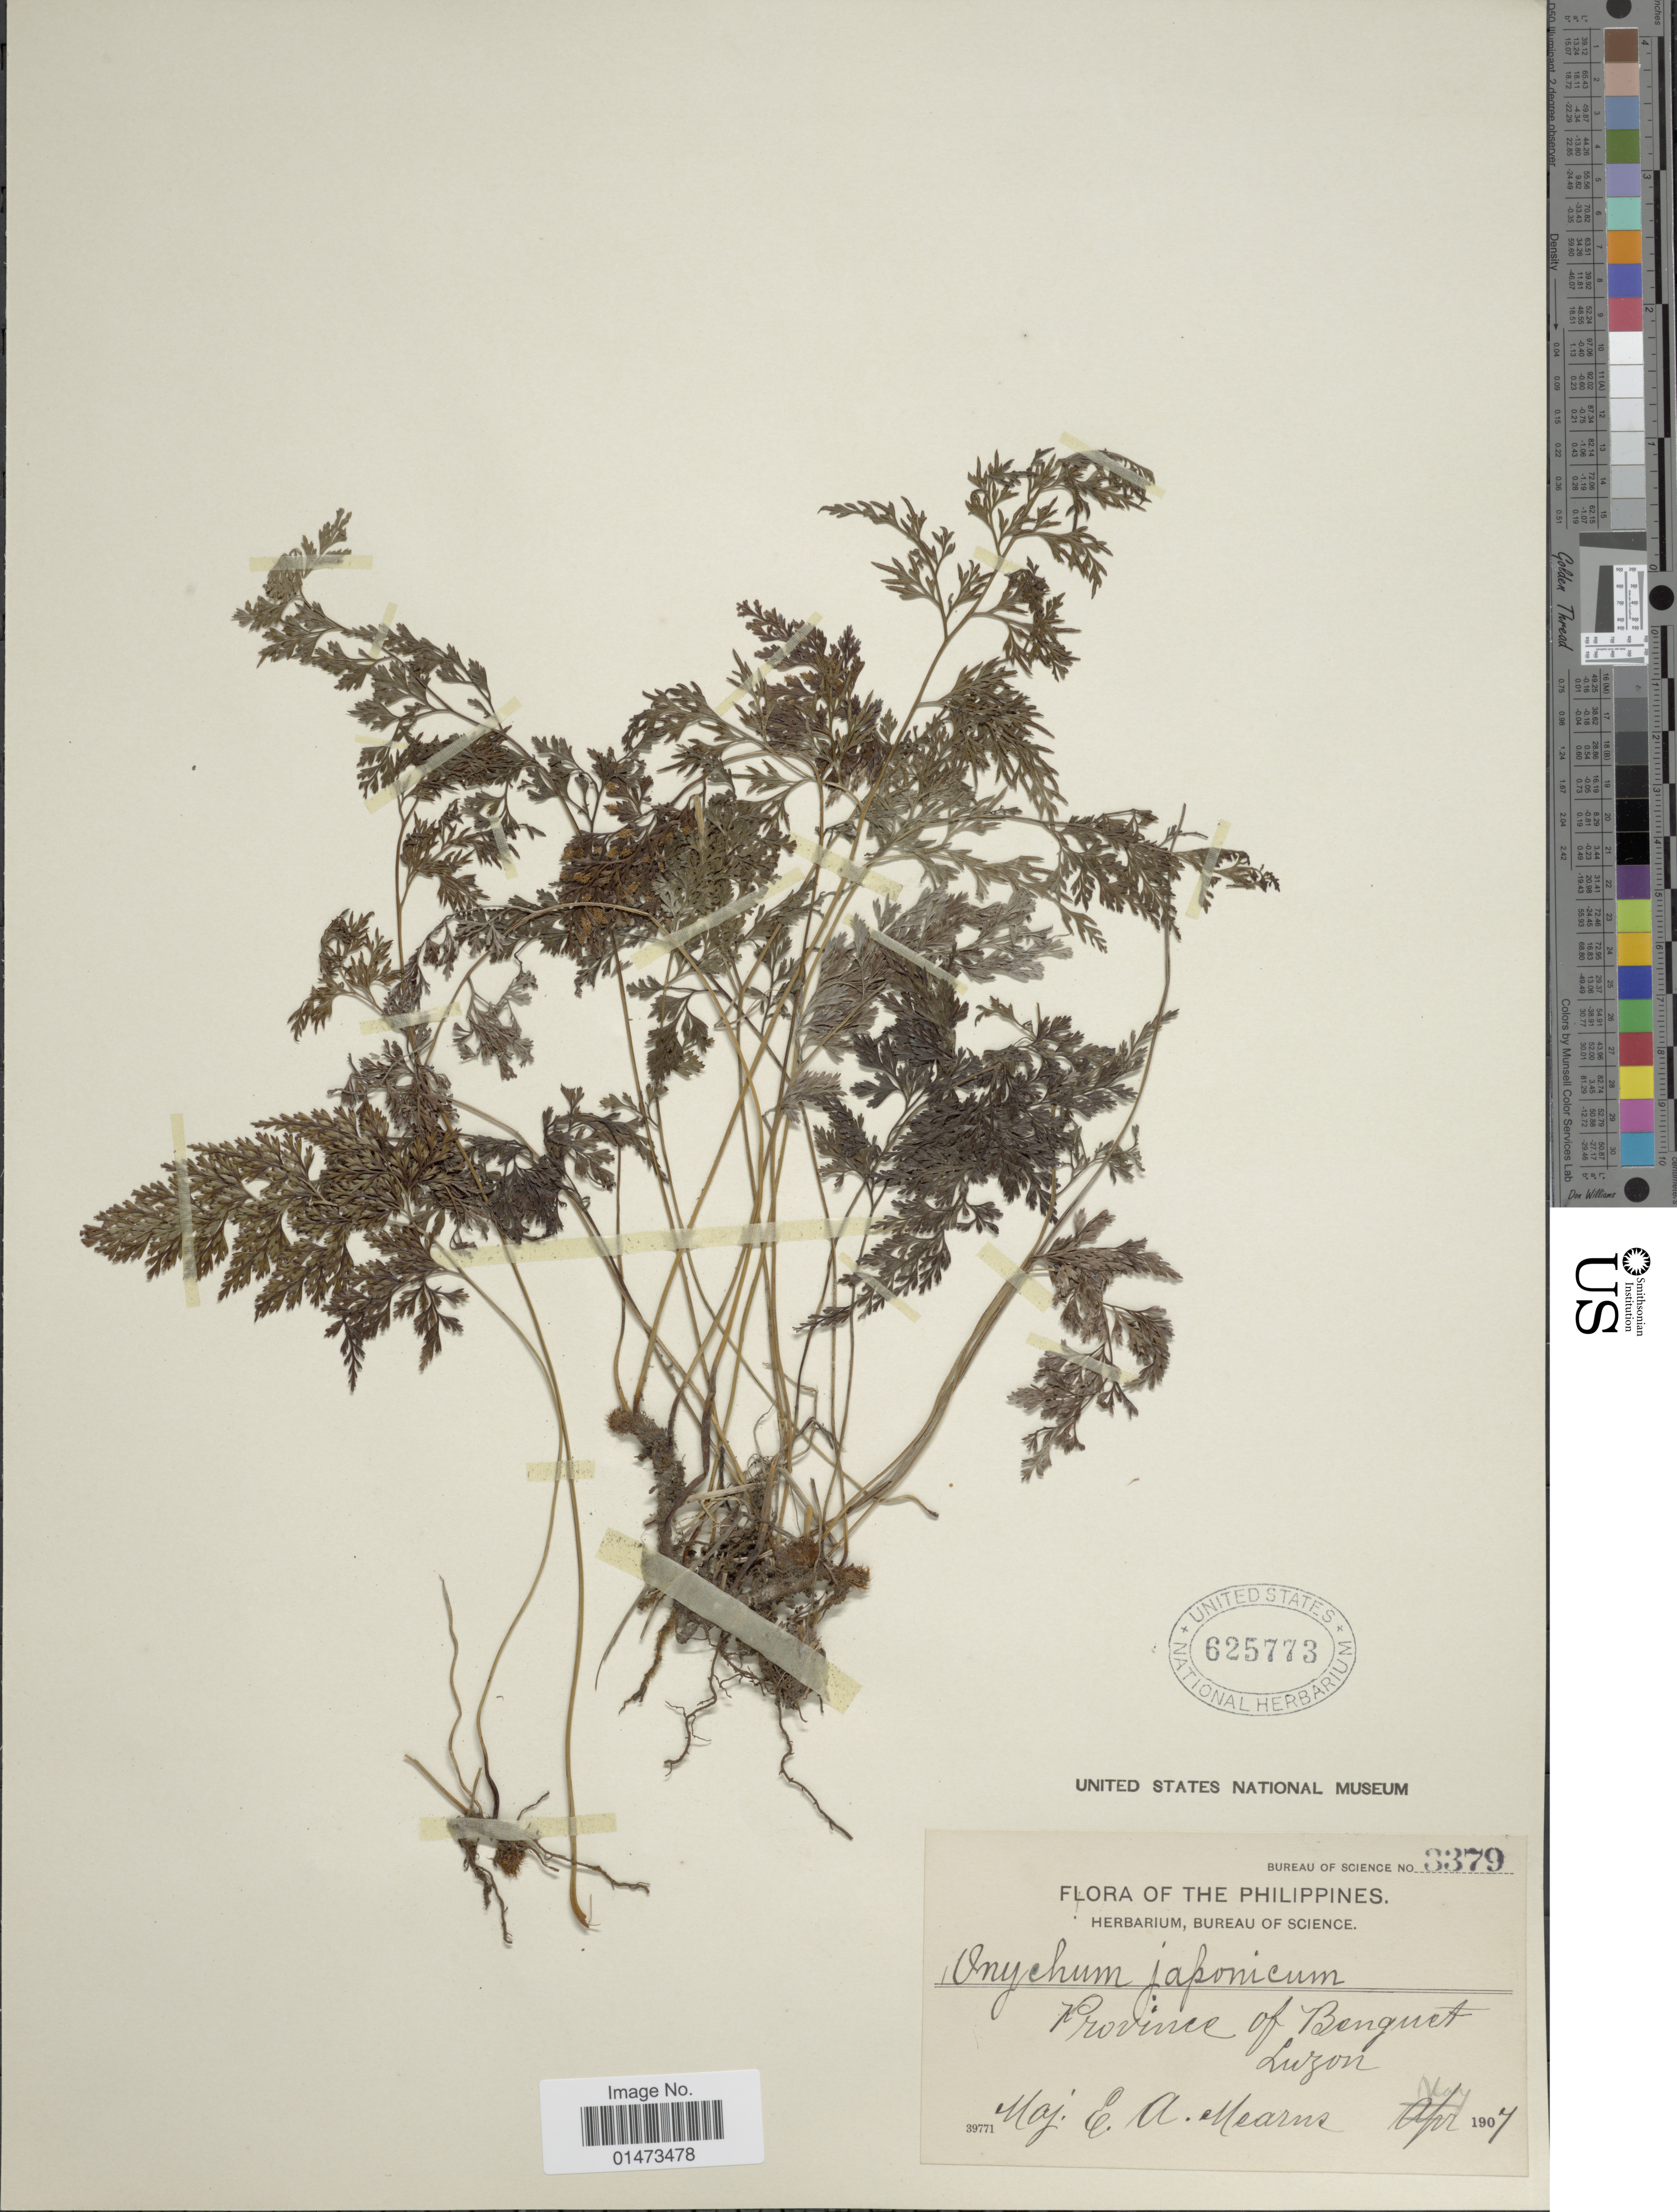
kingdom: Plantae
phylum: Tracheophyta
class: Polypodiopsida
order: Polypodiales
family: Pteridaceae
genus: Onychium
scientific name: Onychium japonicum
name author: (Thunb.) Kunze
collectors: E. A. Mearns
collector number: Bureau of Science 3379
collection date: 1907-05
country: Philippines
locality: Province of Benguet, Luzon.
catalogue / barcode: US 625773